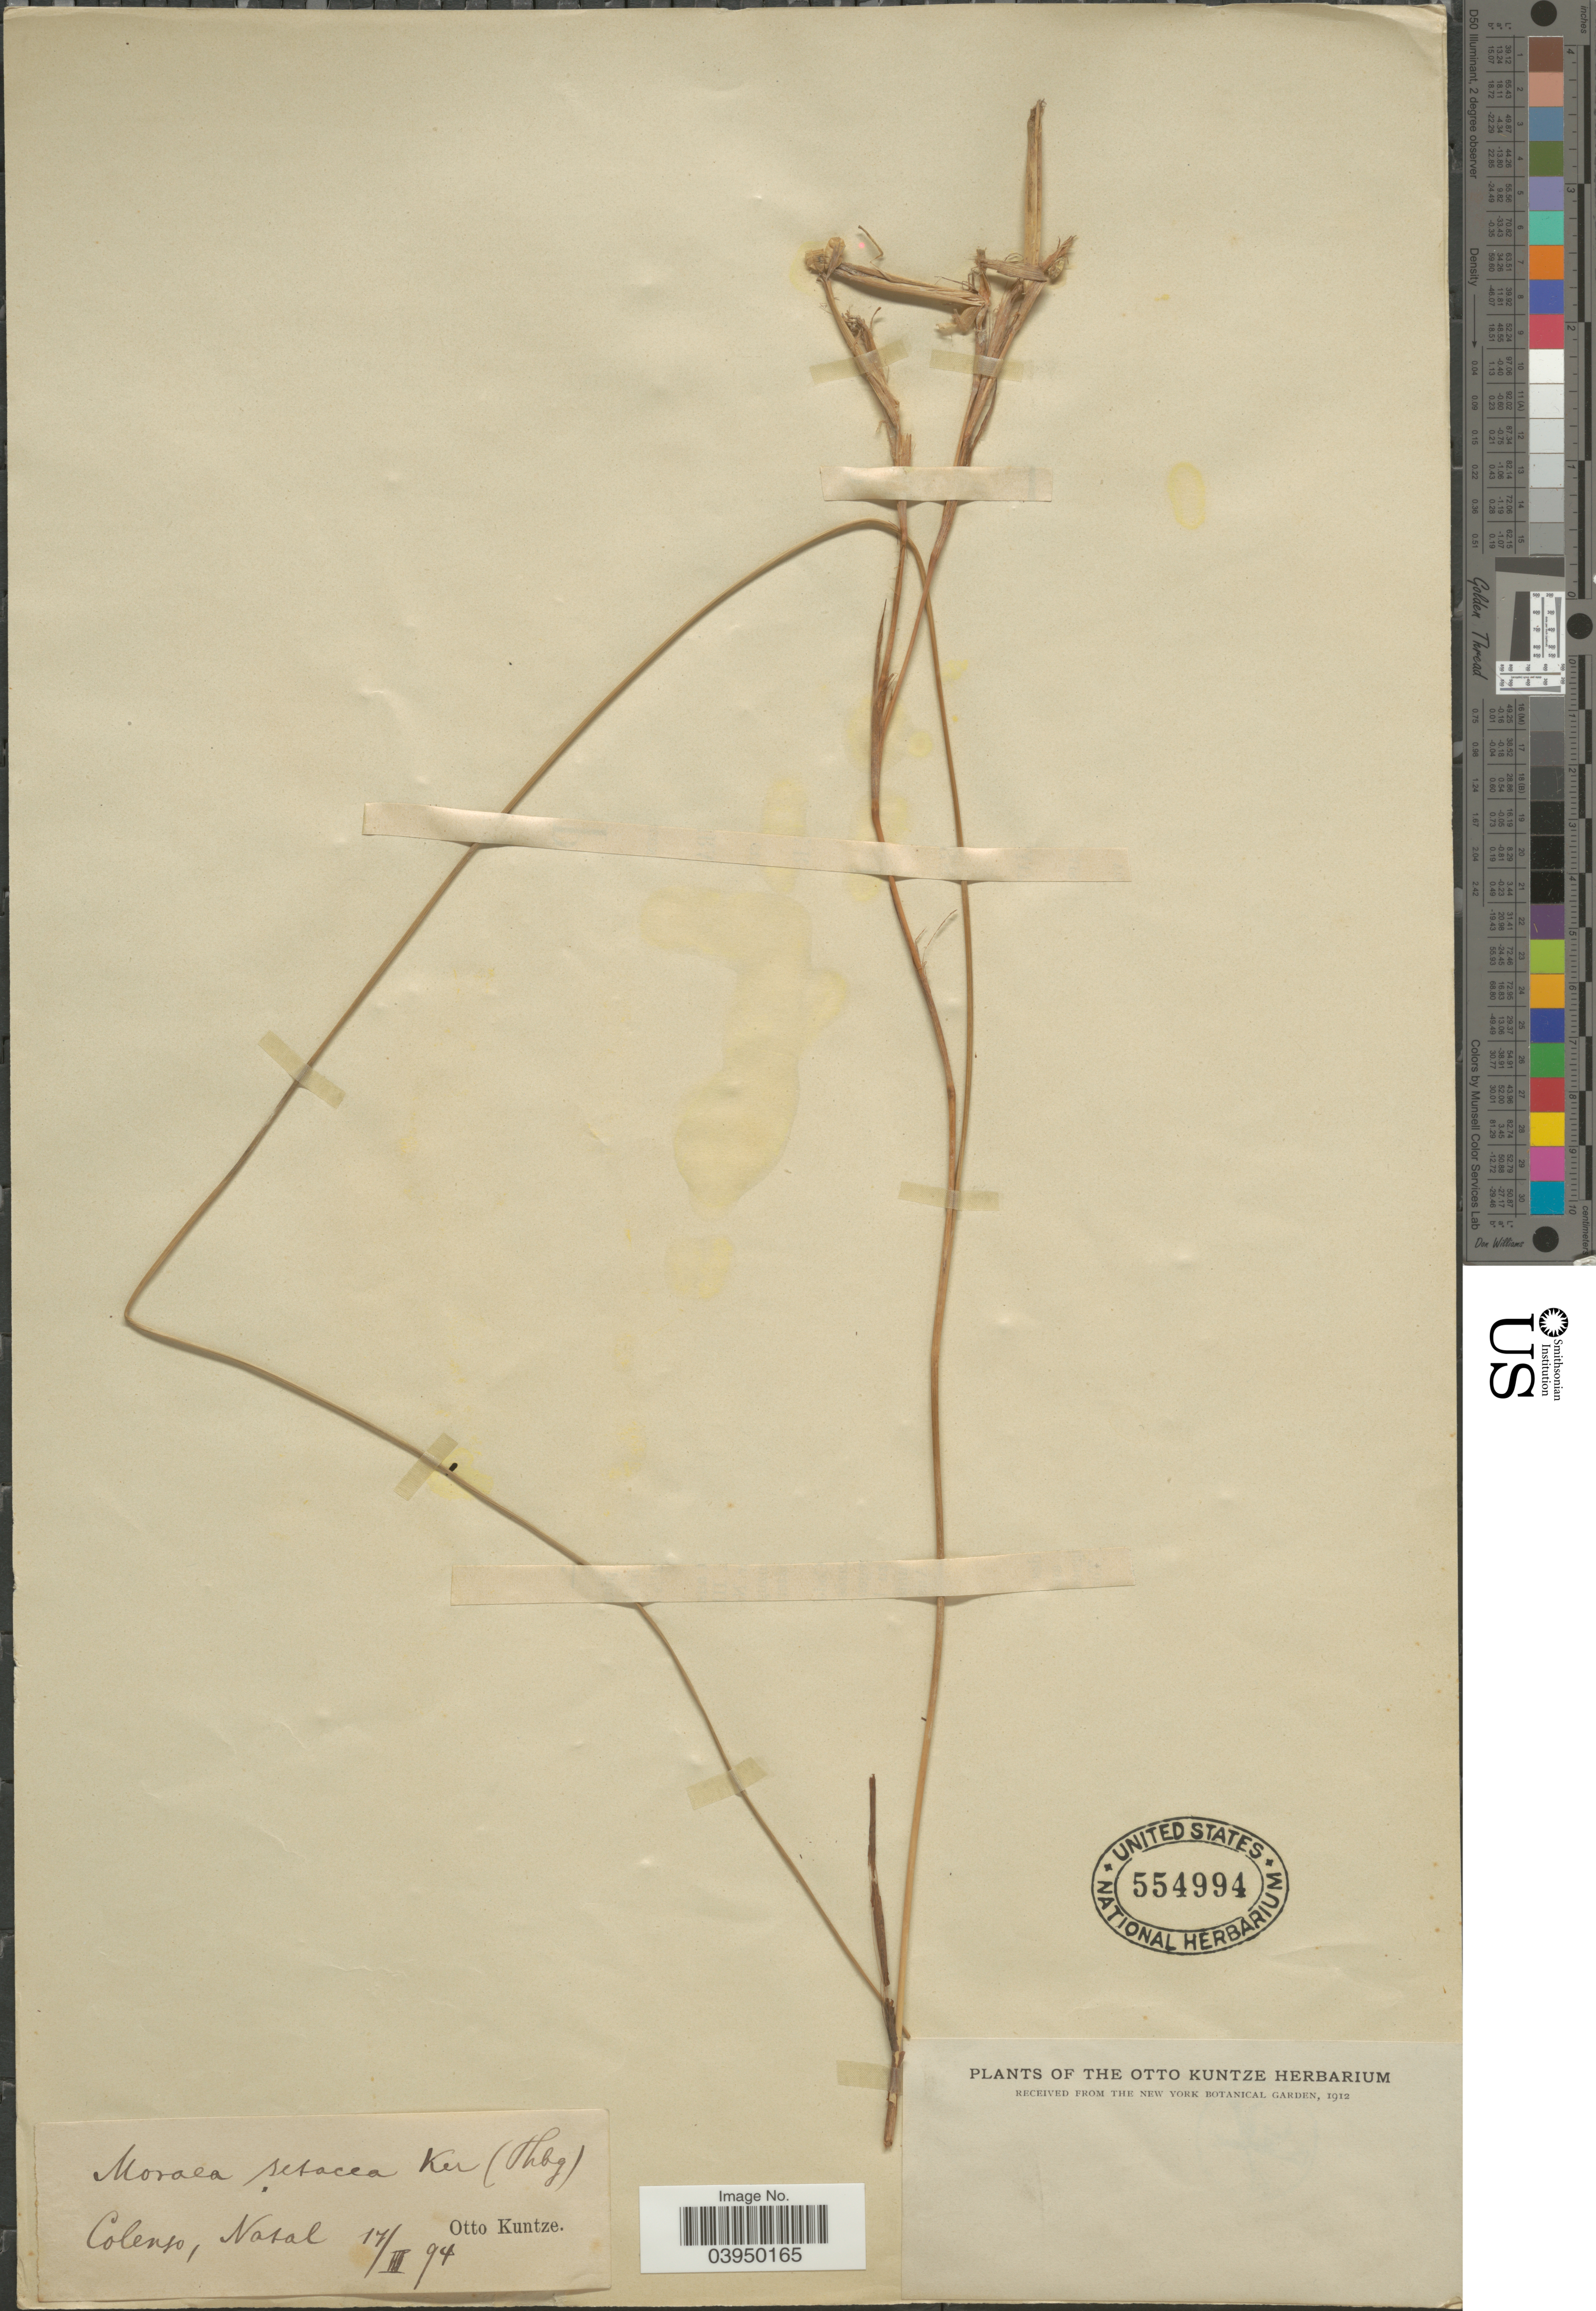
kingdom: Plantae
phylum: Tracheophyta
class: Liliopsida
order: Asparagales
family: Iridaceae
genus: Moraea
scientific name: Moraea setacea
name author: (Thunb.) Ker Gawl.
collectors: C.E.O. Kuntze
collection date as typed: Transcribed d/m/y: 17/3/94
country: South Africa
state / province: KwaZulu-Natal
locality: Colenso, Natal.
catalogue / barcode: US 554994